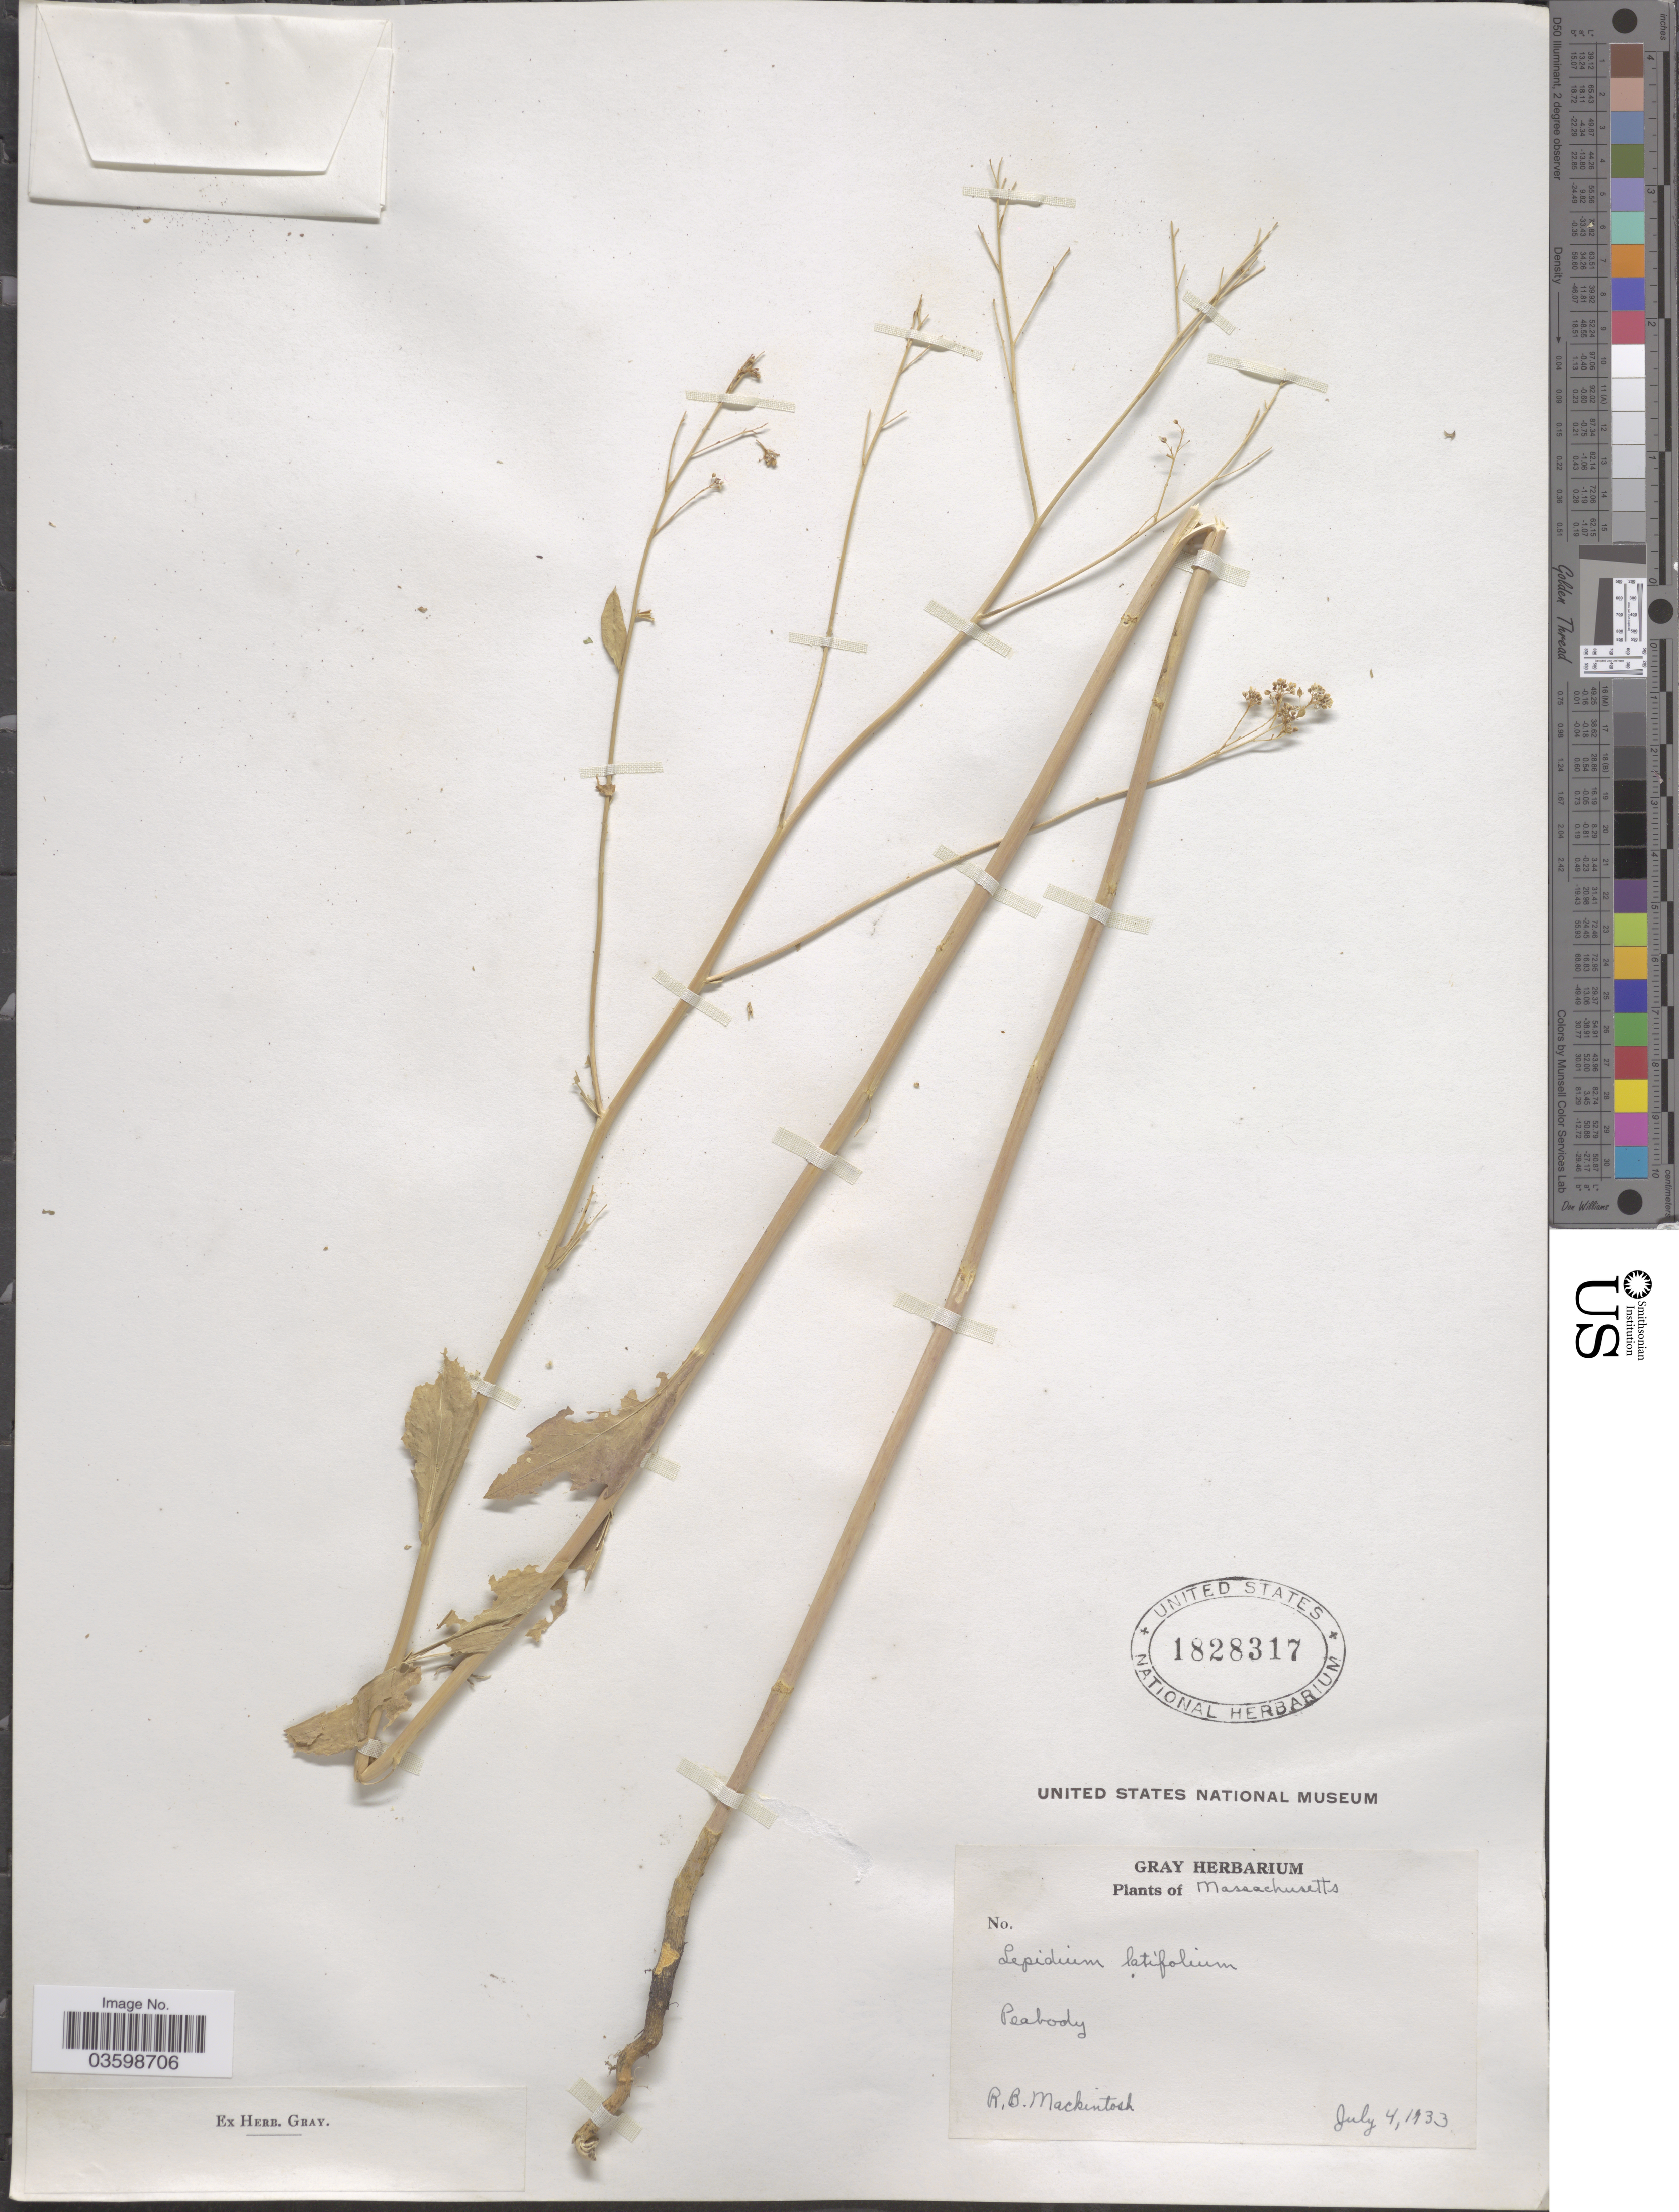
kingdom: Plantae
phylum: Tracheophyta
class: Magnoliopsida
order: Brassicales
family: Brassicaceae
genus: Lepidium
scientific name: Lepidium latifolium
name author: L.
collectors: R. Mackintosh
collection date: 1933-07-04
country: United States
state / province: Massachusetts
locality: Peabody.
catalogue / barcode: US 1828317